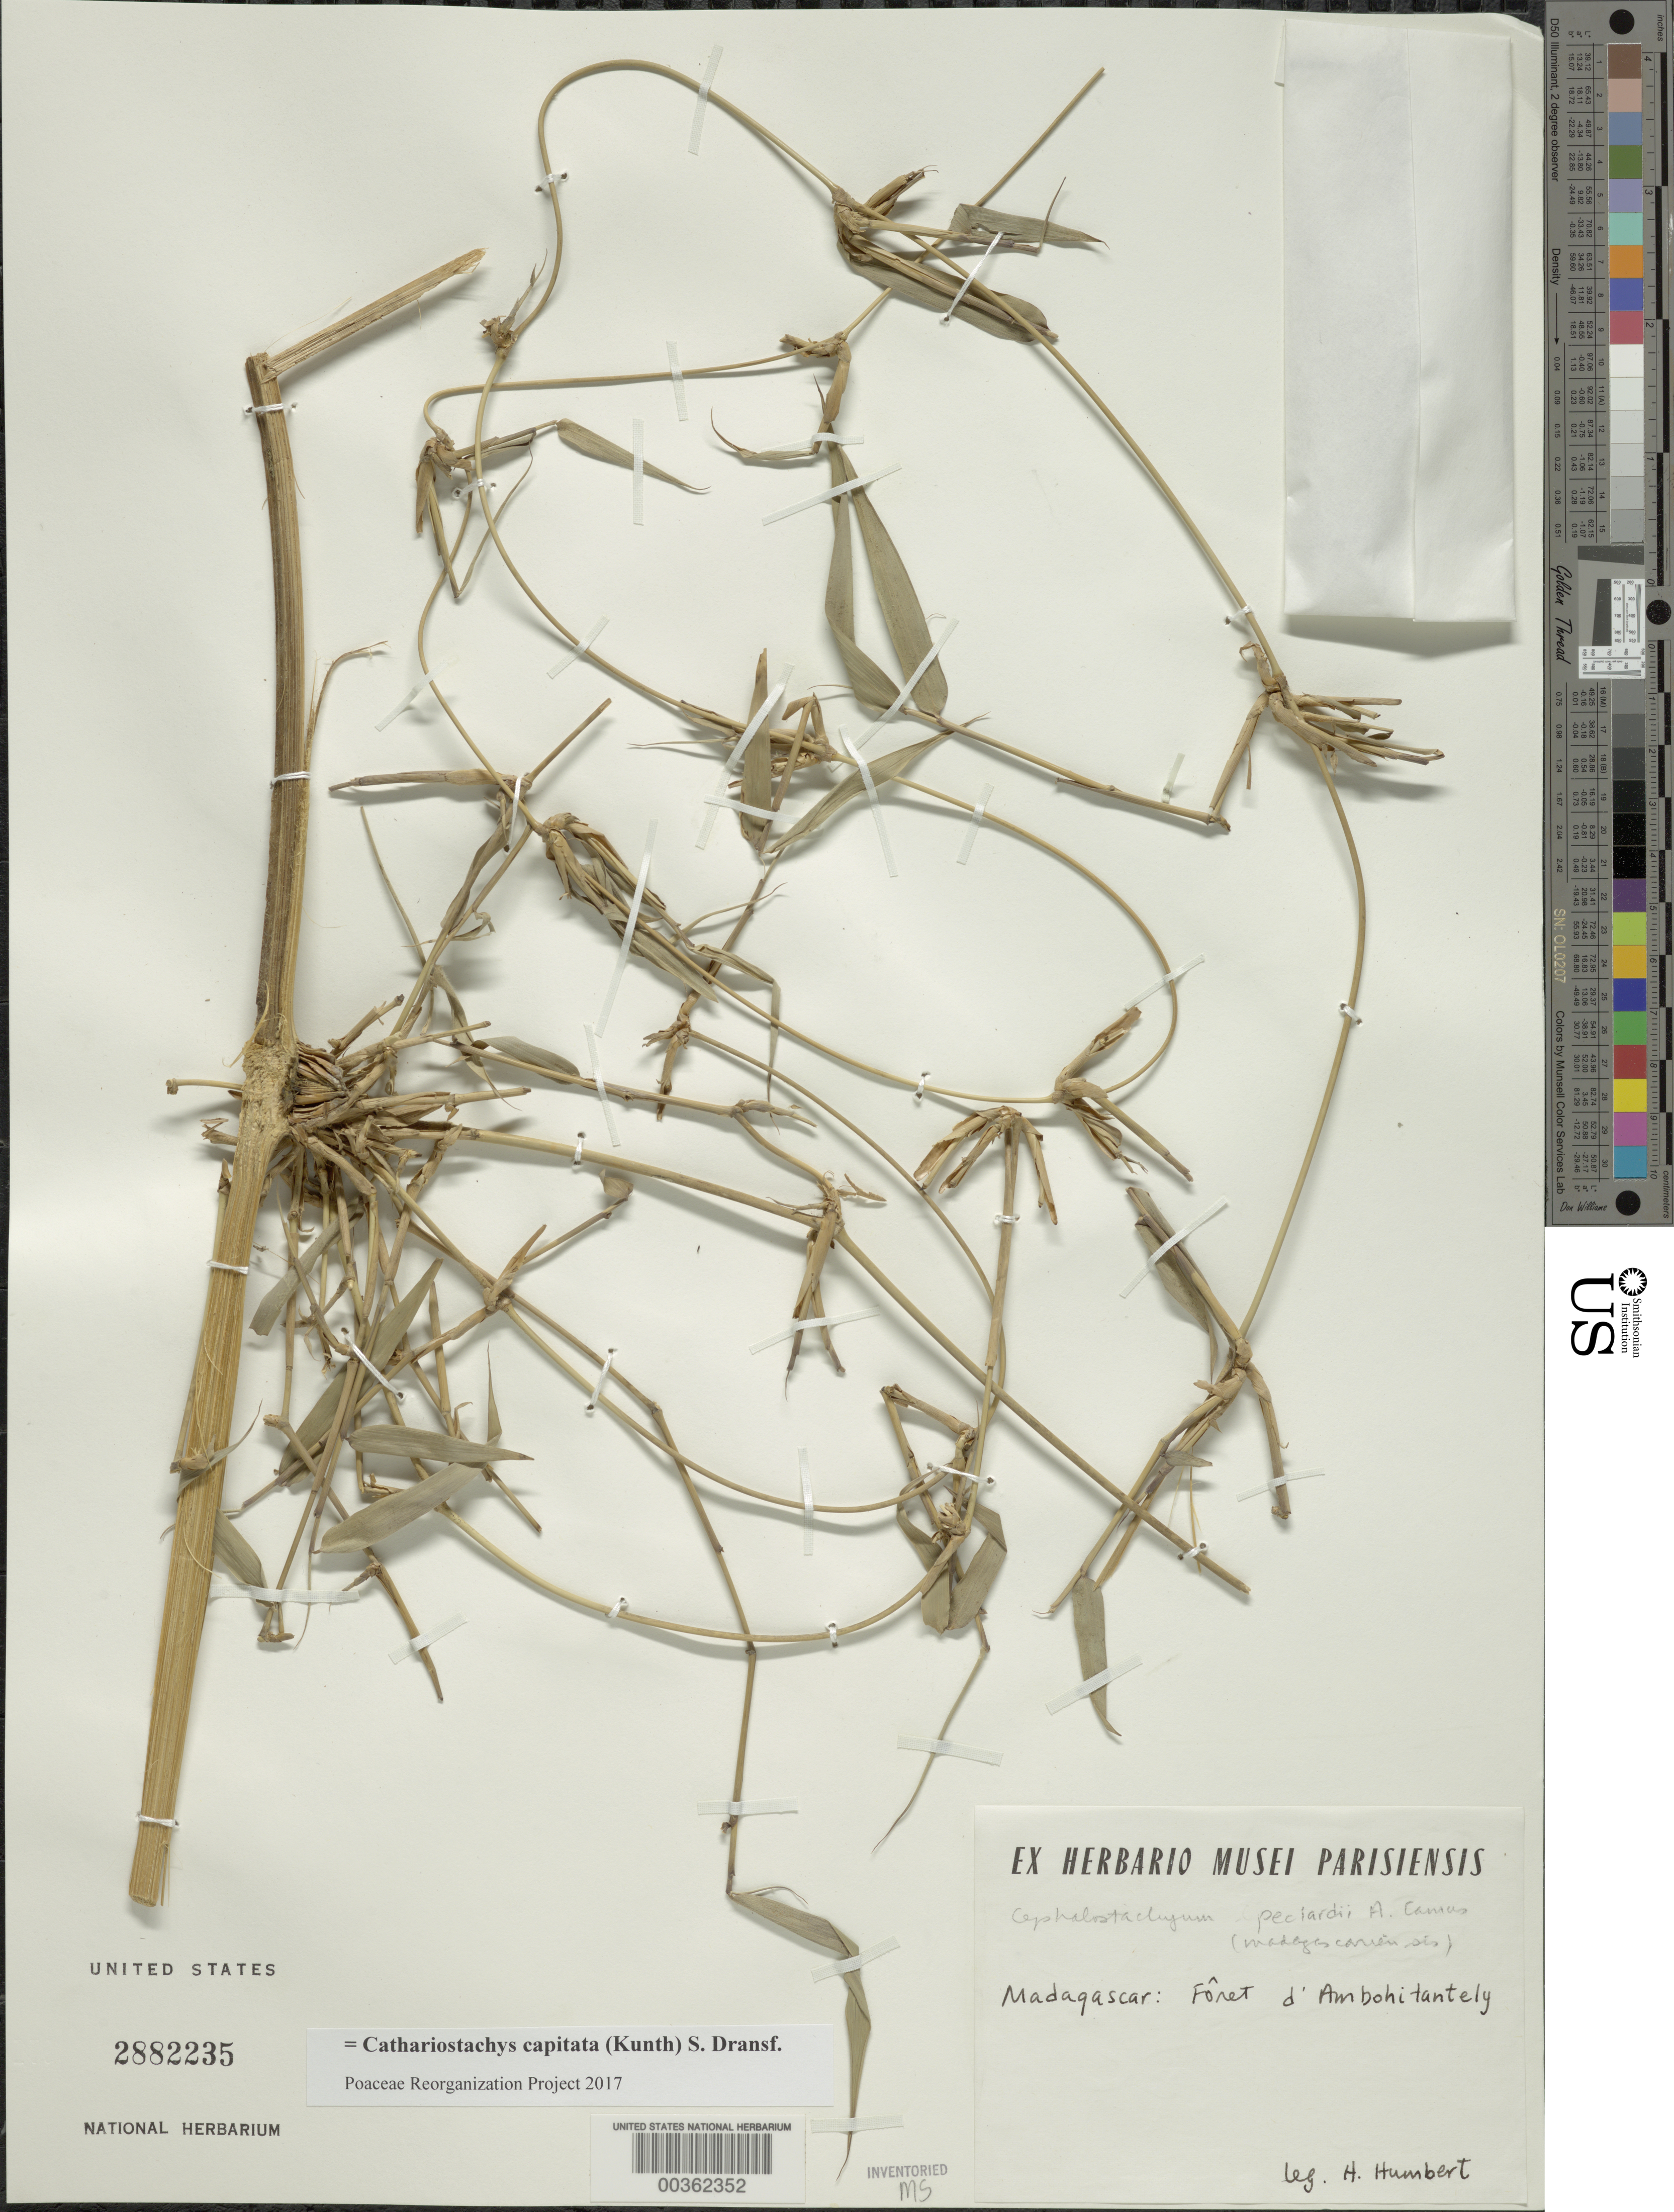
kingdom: Plantae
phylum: Tracheophyta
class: Liliopsida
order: Poales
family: Poaceae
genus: Cathariostachys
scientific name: Cathariostachys capitata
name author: (Kunth) S. Dransf.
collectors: H. Humbert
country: Madagascar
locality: Foret d'ambohitantely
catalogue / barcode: US 2882235